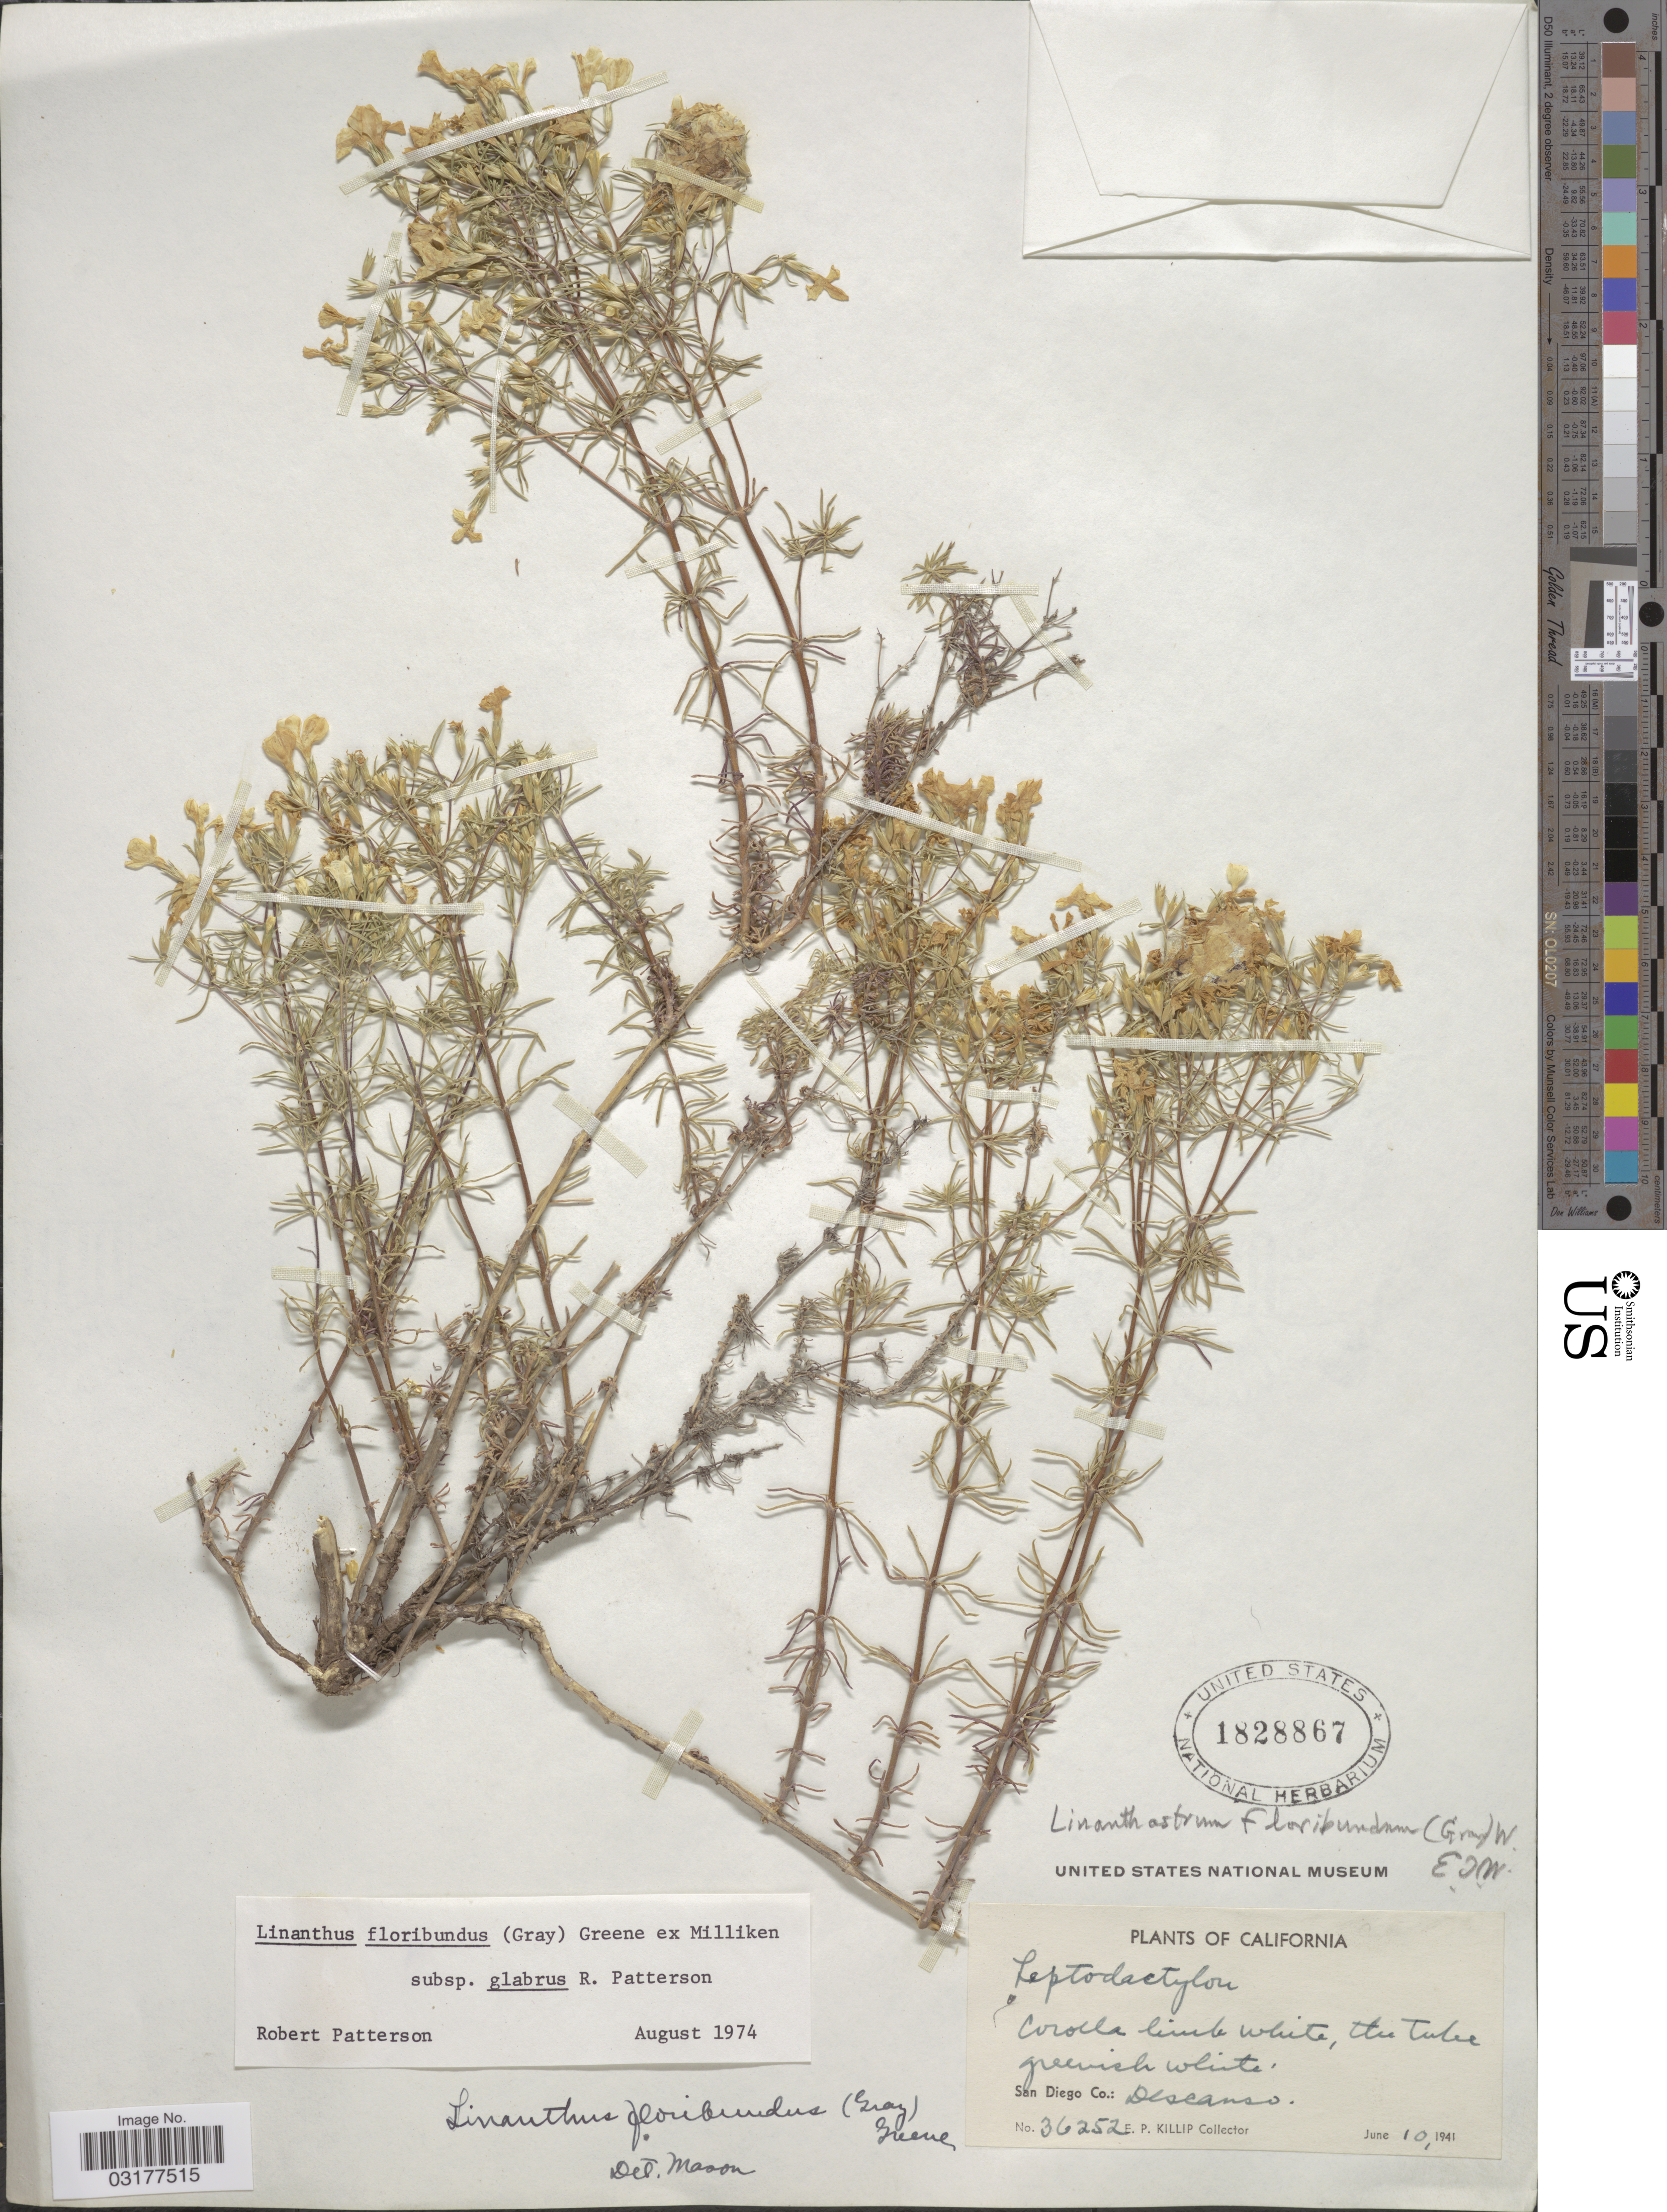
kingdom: Plantae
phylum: Tracheophyta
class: Magnoliopsida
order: Ericales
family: Polemoniaceae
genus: Leptosiphon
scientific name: Leptosiphon floribundus subsp. glaber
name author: (R. Patt.) J.M. Porter & L.A. Johnson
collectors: E. P. Killip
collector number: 36252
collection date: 1941-06-10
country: United States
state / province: California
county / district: San Diego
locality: San Diego Co.: Descanso.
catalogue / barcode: US 1828867